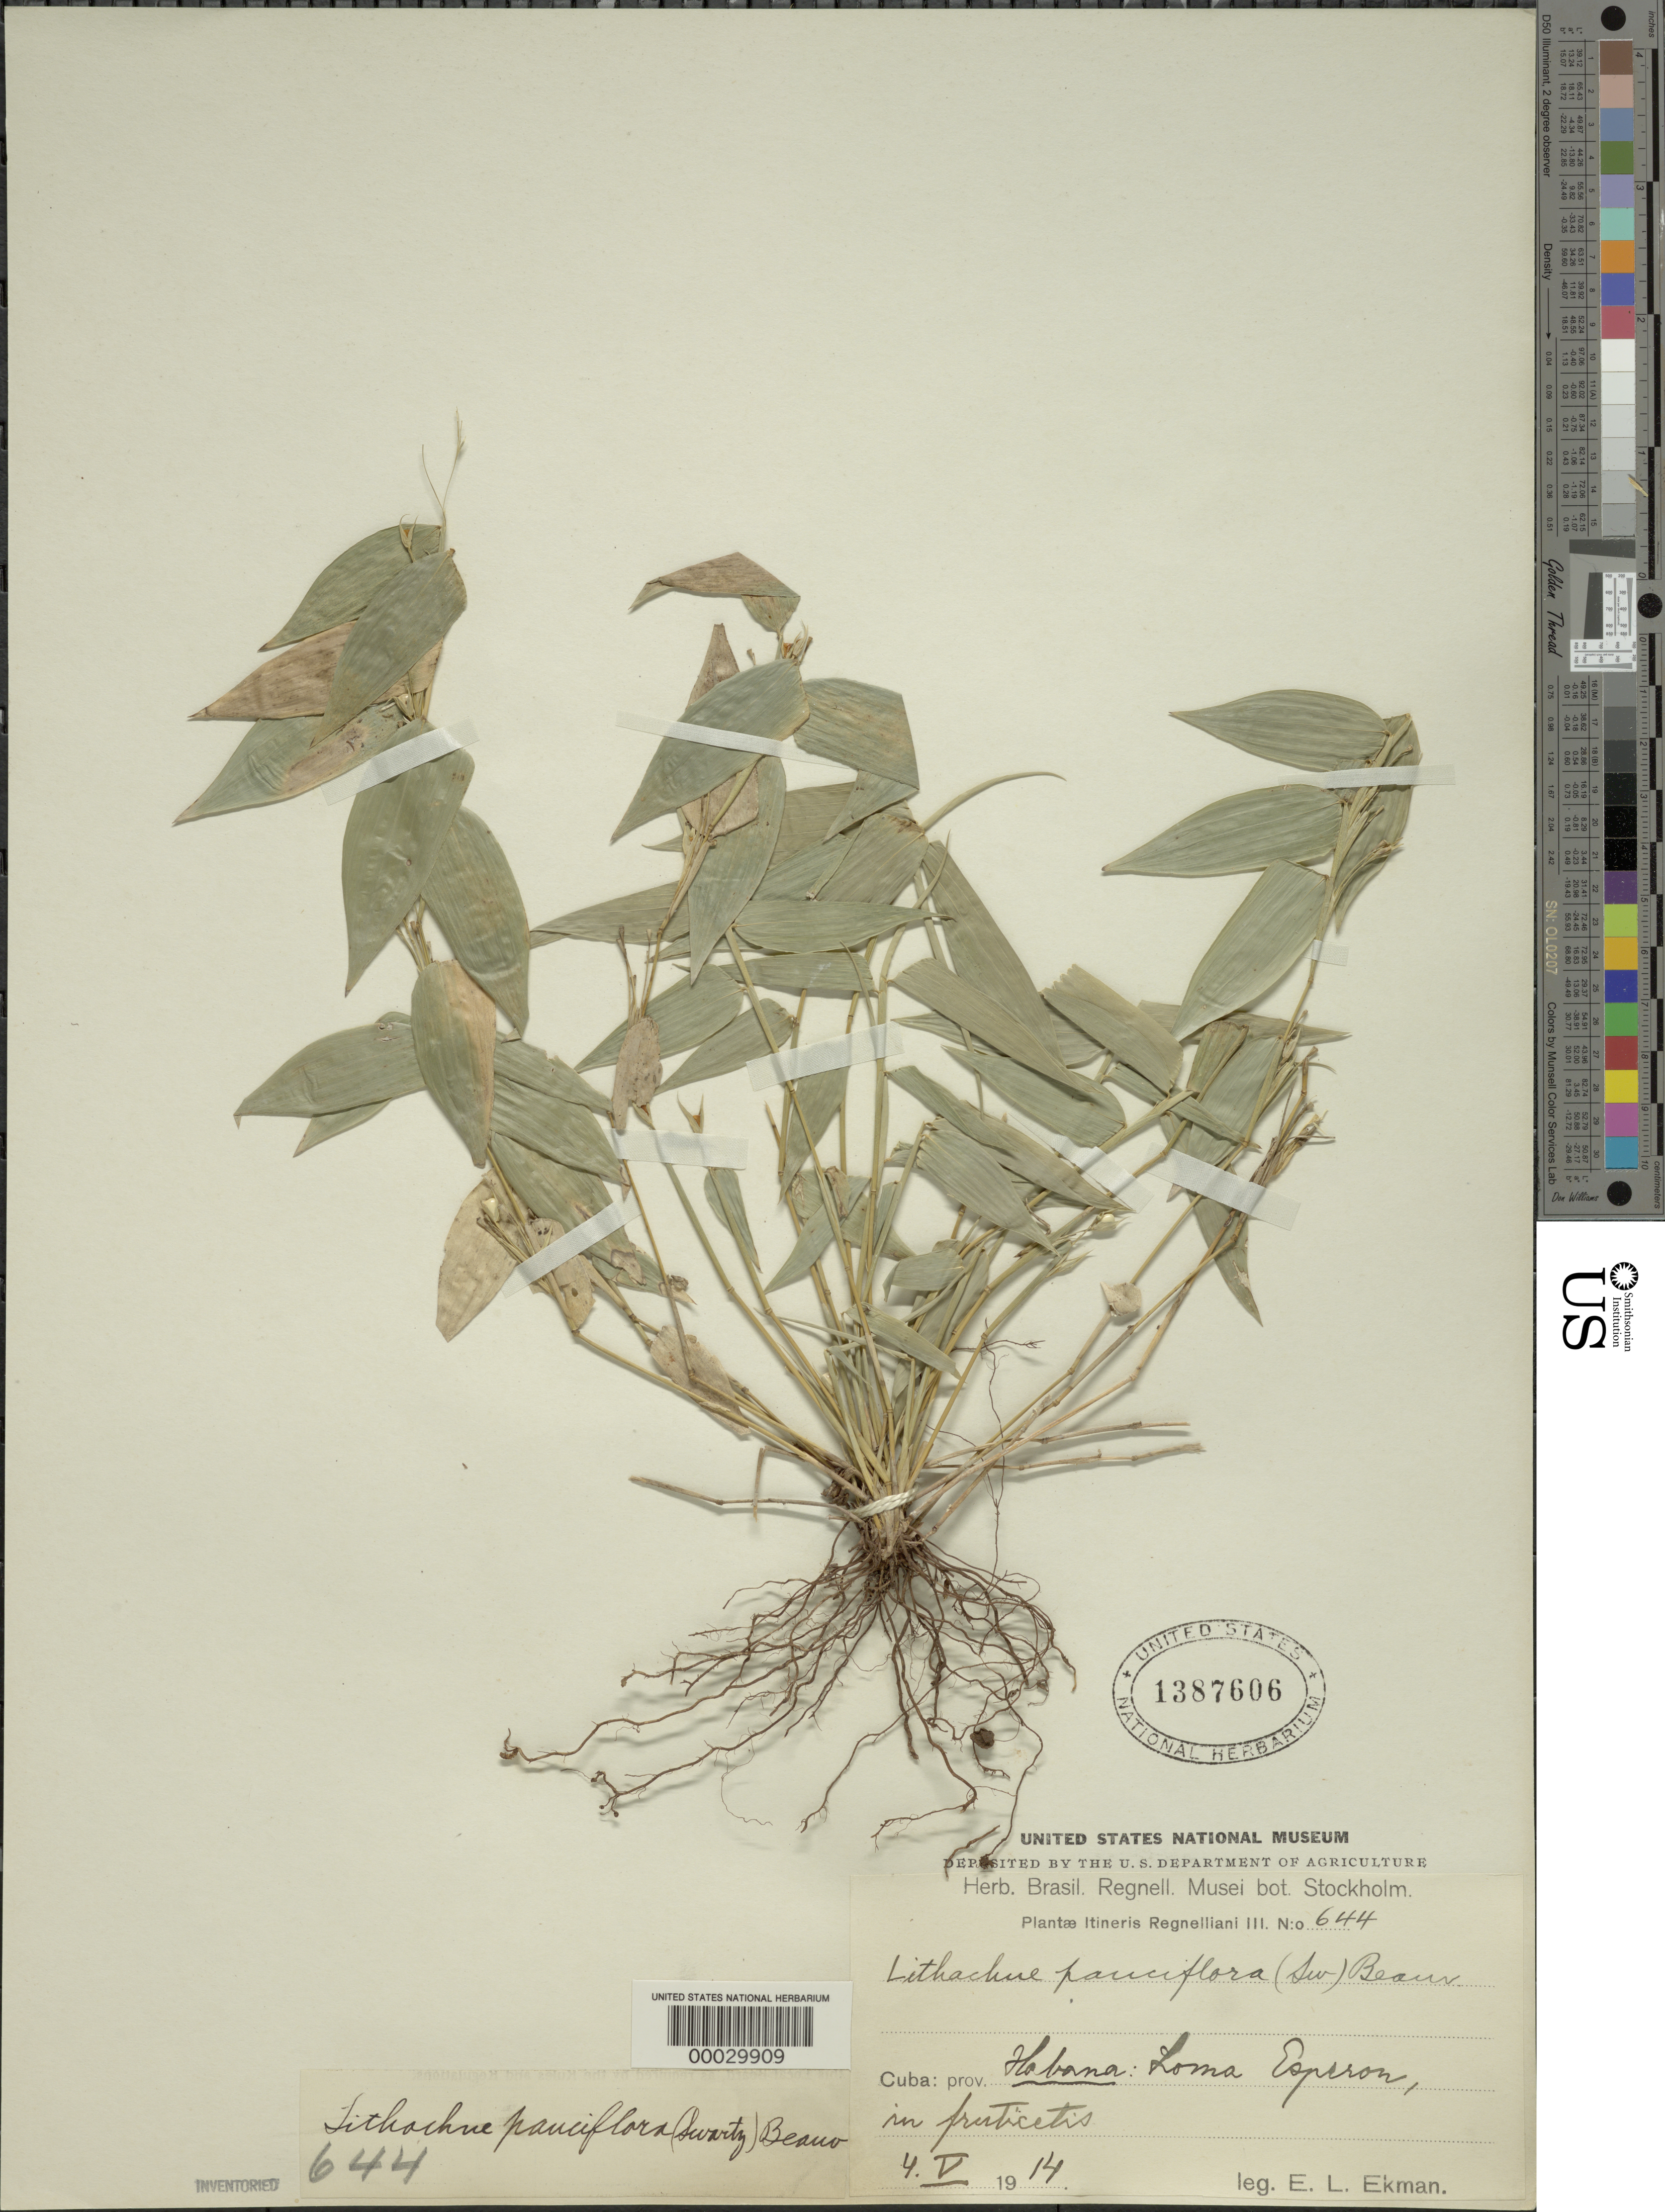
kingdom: Plantae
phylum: Tracheophyta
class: Liliopsida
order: Poales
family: Poaceae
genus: Lithachne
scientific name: Lithachne pauciflora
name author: (Sw.) P. Beauv.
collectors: E. L. Ekman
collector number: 644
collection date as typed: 04 May 1914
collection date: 1914-05-04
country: Cuba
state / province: La Habana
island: Greater Antilles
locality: Loma esperon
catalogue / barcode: US 1387606